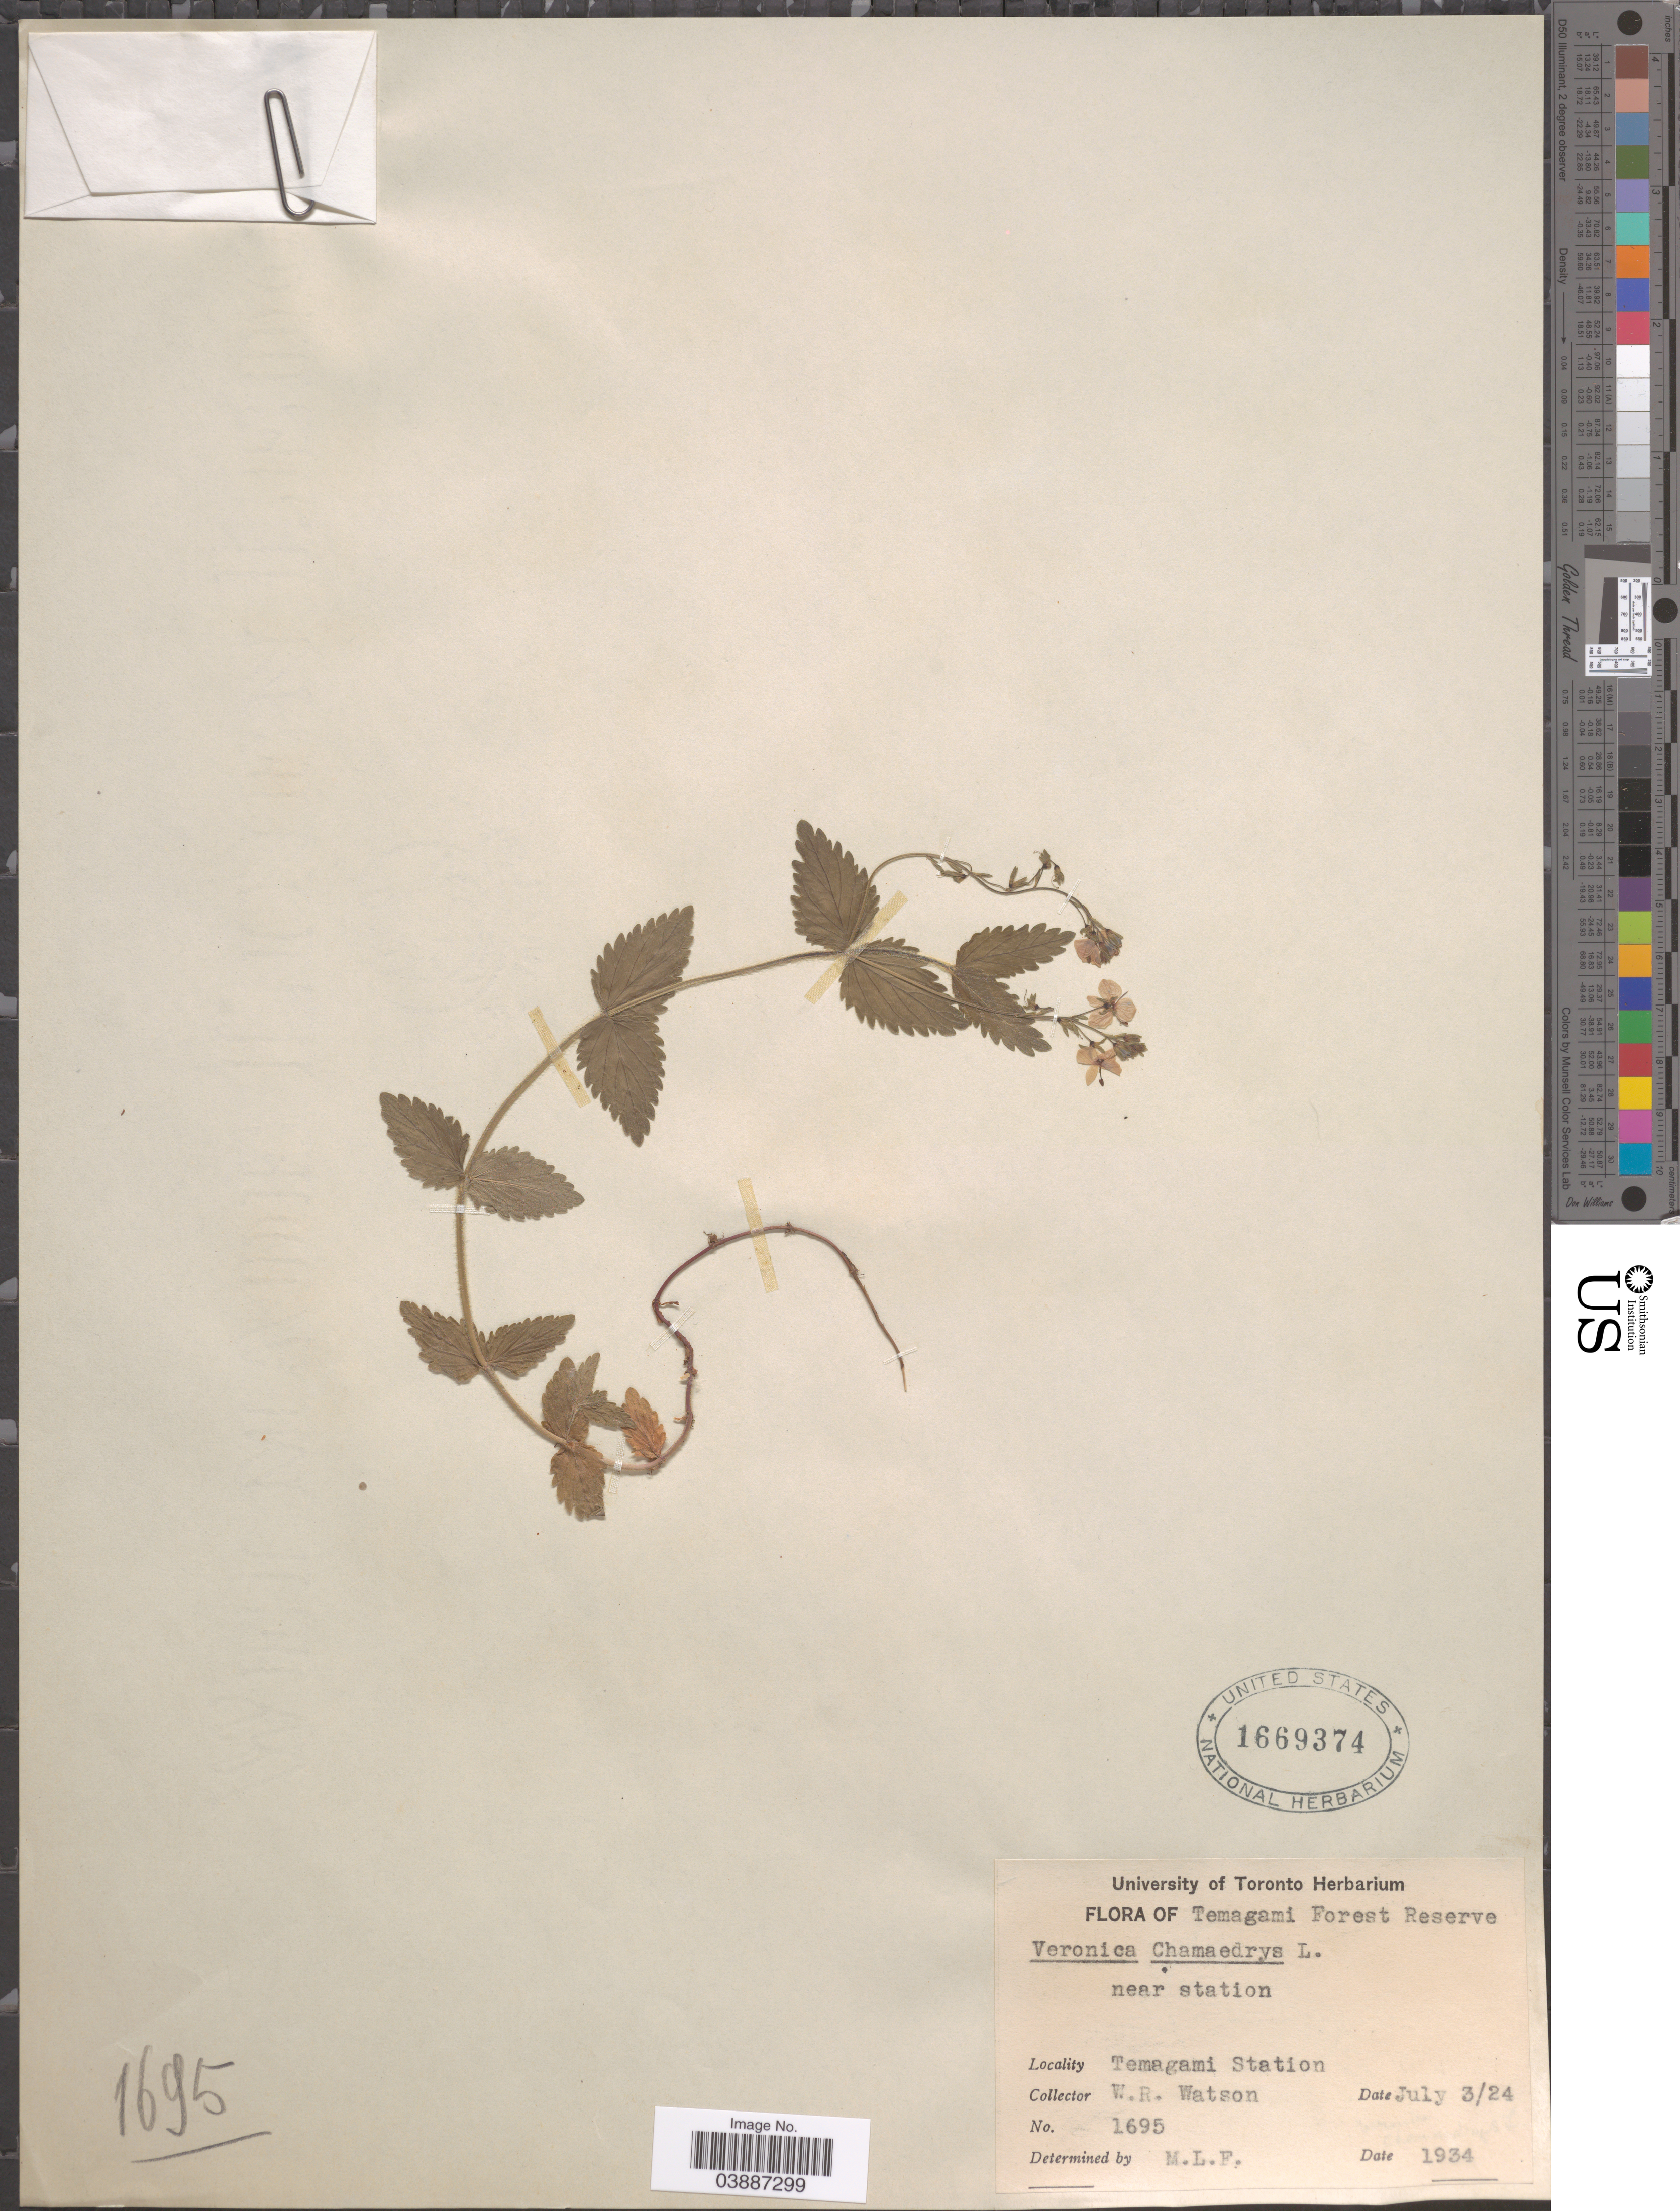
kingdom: Plantae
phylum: Tracheophyta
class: Magnoliopsida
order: Lamiales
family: Plantaginaceae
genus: Veronica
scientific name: Veronica chamaedrys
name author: L.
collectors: W. R. Watson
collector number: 1695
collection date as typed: Transcribed d/m/y: 3/7/24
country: Canada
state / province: Ontario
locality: Temagami Forest Reserve. Temagami Station.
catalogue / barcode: US 1669374